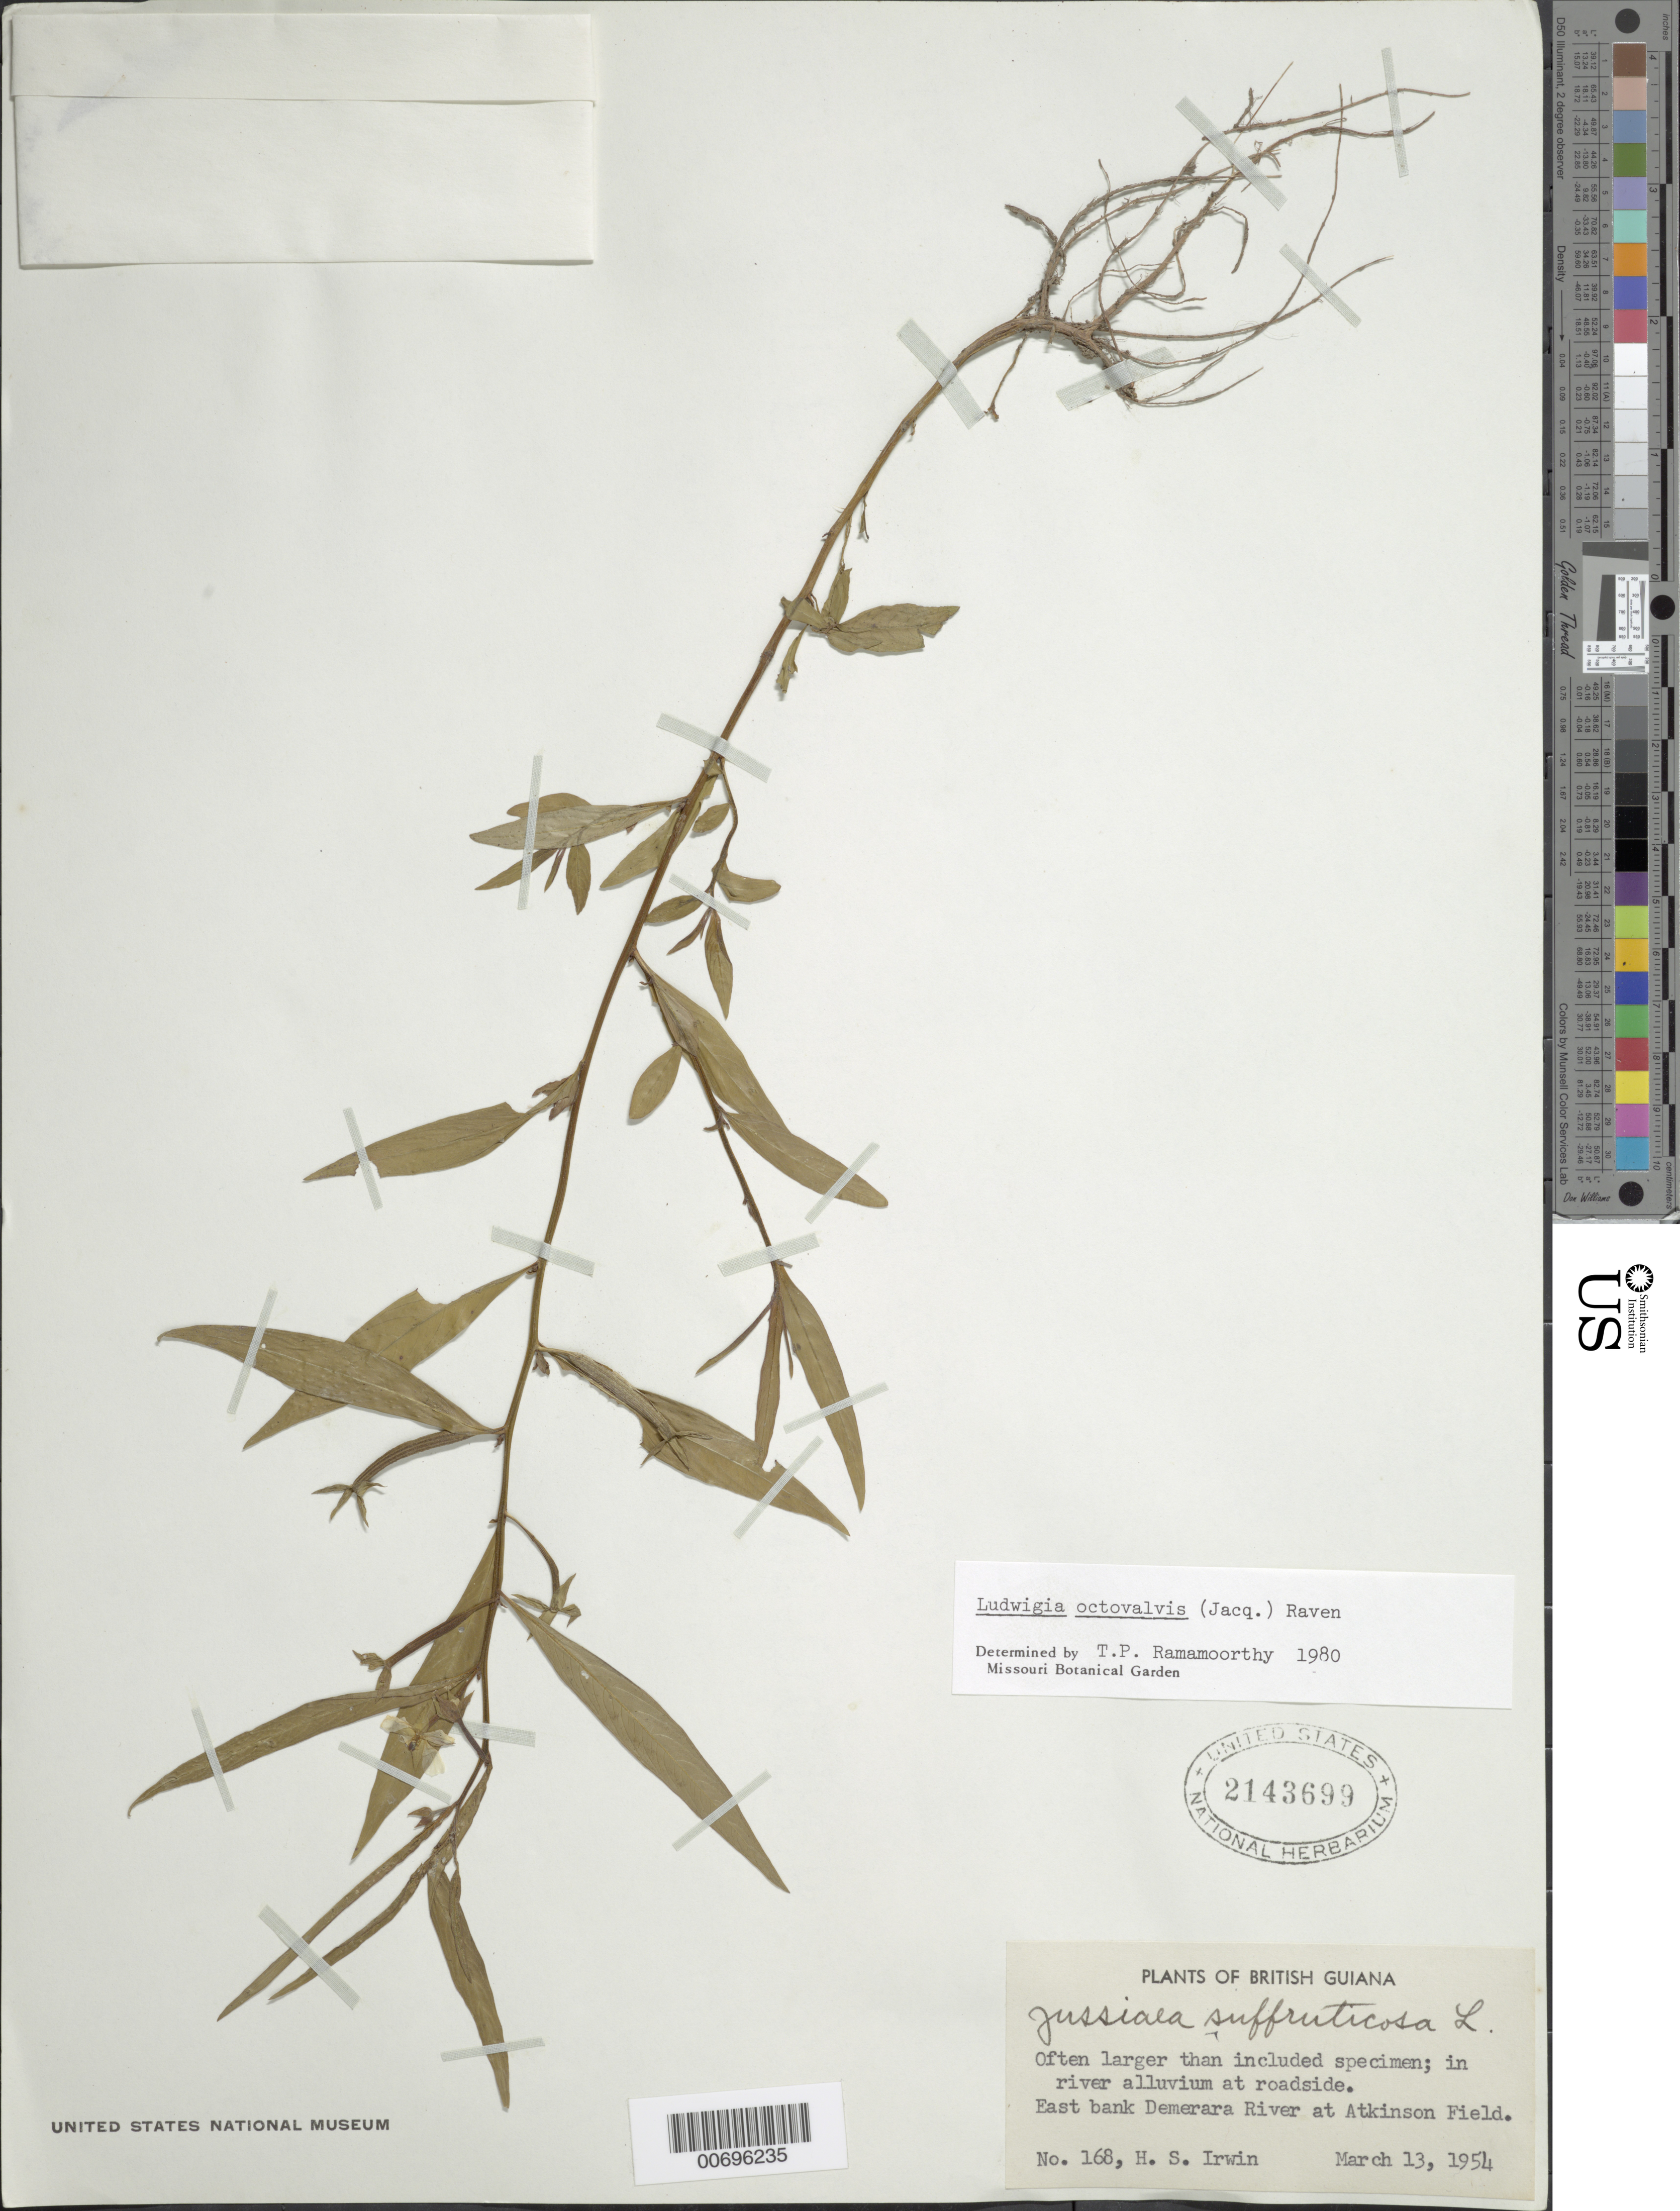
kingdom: Plantae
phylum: Tracheophyta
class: Magnoliopsida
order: Myrtales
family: Onagraceae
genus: Ludwigia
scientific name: Ludwigia octovalvis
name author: (Jacq.) P.H. Raven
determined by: Ramamoorthy, T. P.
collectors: H. Irwin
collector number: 168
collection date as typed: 13-Mar-54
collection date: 1954-03-13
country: Guyana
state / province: Demerara-Mahaica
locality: Atkinson Field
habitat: In river alluvium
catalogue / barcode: US 2143699